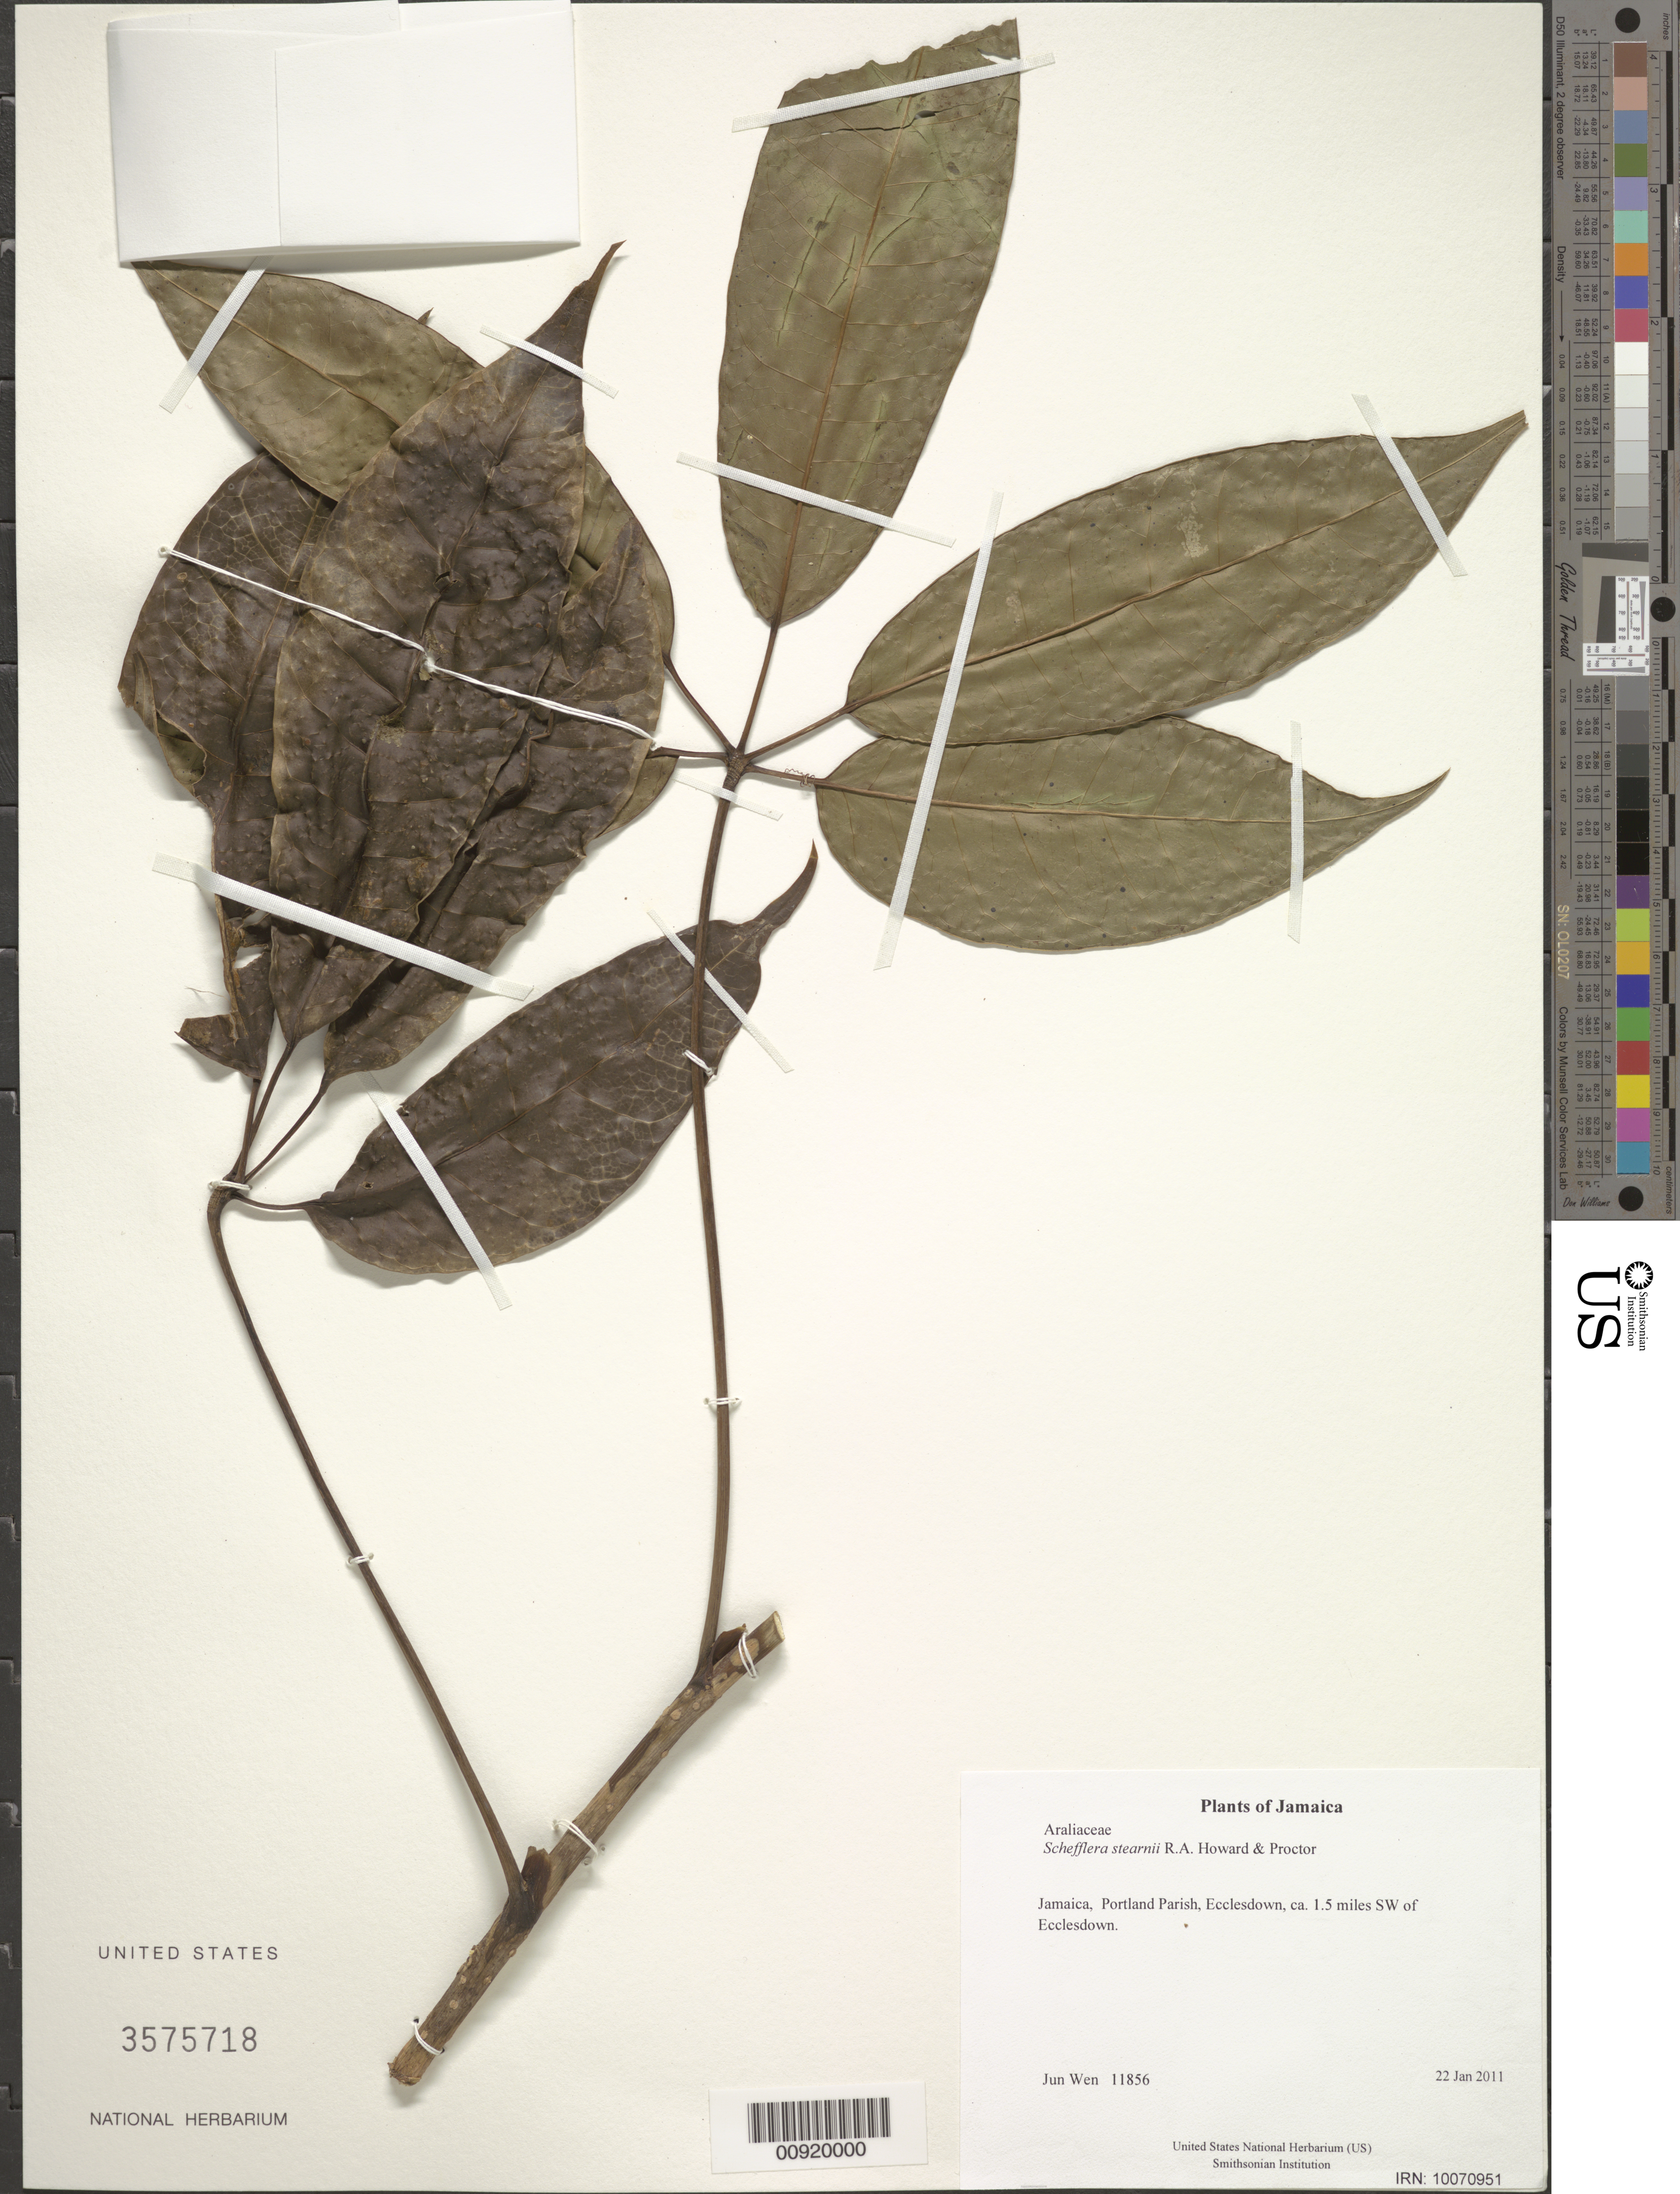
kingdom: Plantae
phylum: Tracheophyta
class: Magnoliopsida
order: Apiales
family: Araliaceae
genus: Schefflera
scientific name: Schefflera stearnii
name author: R.A. Howard & Proctor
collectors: J. Wen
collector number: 11856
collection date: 2011-01-22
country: Jamaica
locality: Jamaica, Portland Parish, Ecclesdown, ca. 1.5 miles SW of Ecclesdown.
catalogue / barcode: US 3575718